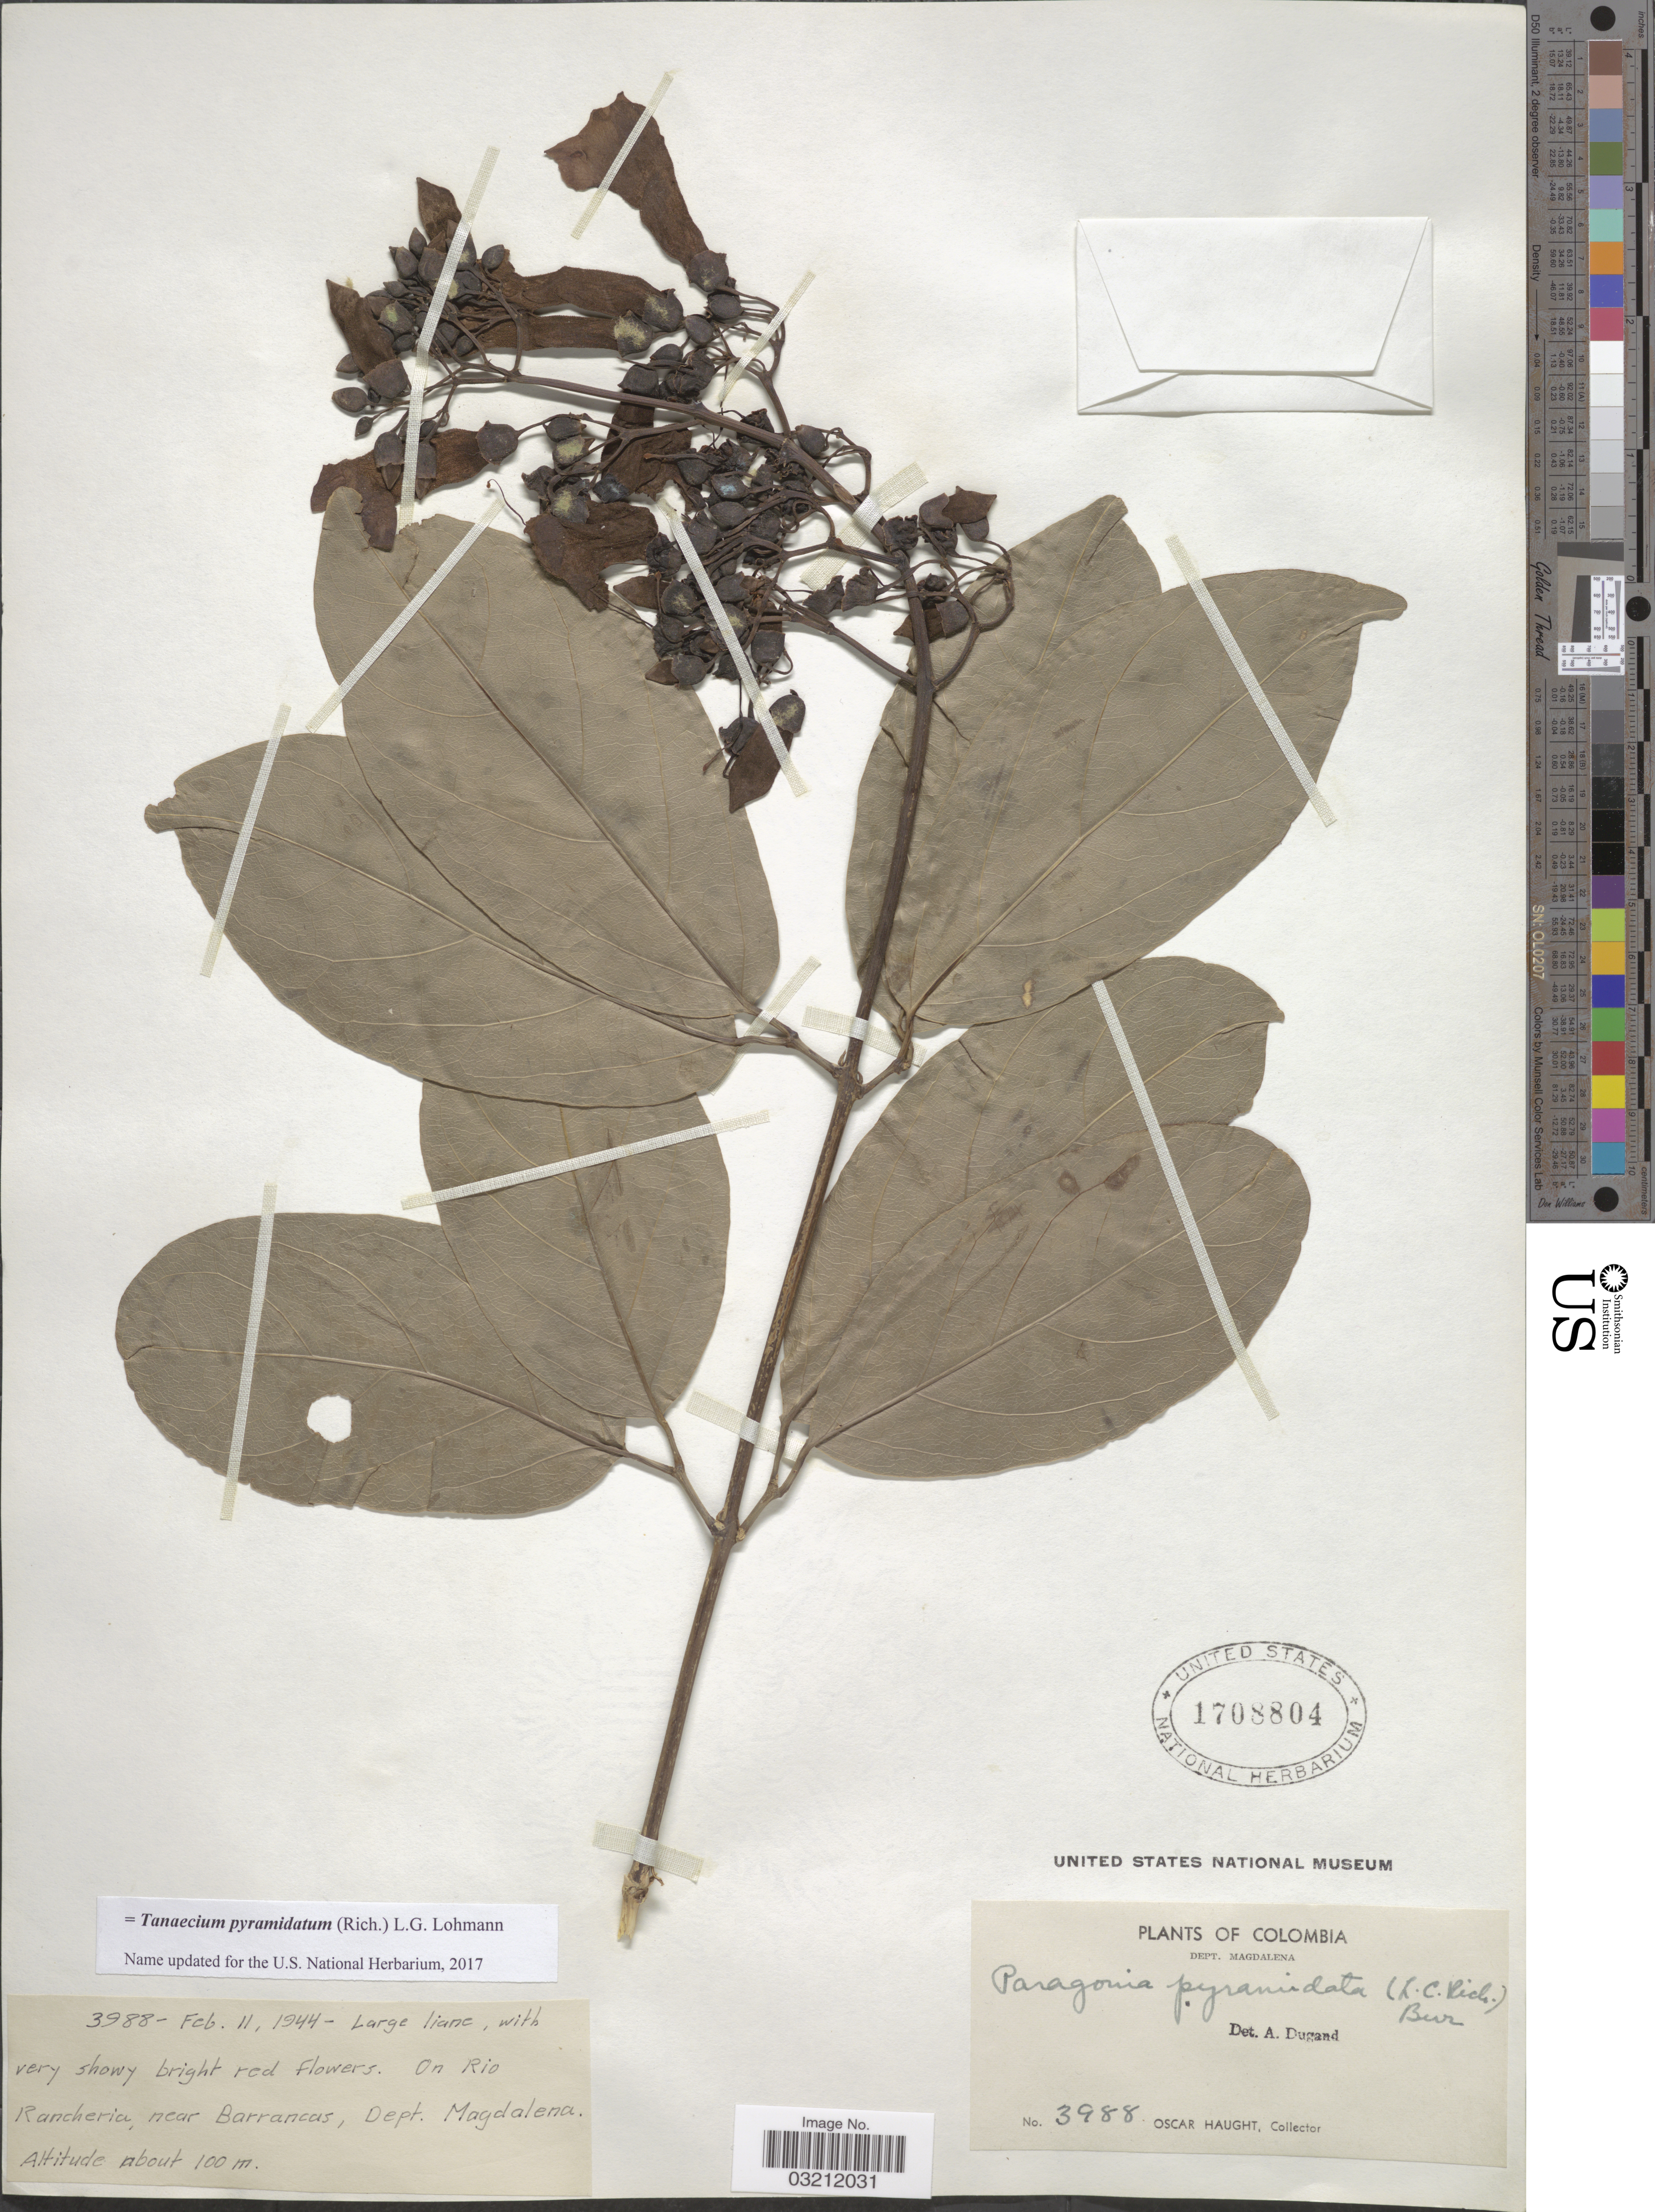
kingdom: Plantae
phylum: Tracheophyta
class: Magnoliopsida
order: Lamiales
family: Bignoniaceae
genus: Tanaecium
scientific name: Tanaecium pyramidatum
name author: (Rich.) L.G. Lohmann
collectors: O. L. Haught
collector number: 3988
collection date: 1944-02-11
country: Colombia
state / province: Magdalena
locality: On Rio Rancheria, near Barrancas, Dept. Magdalena.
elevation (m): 100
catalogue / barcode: US 1708804